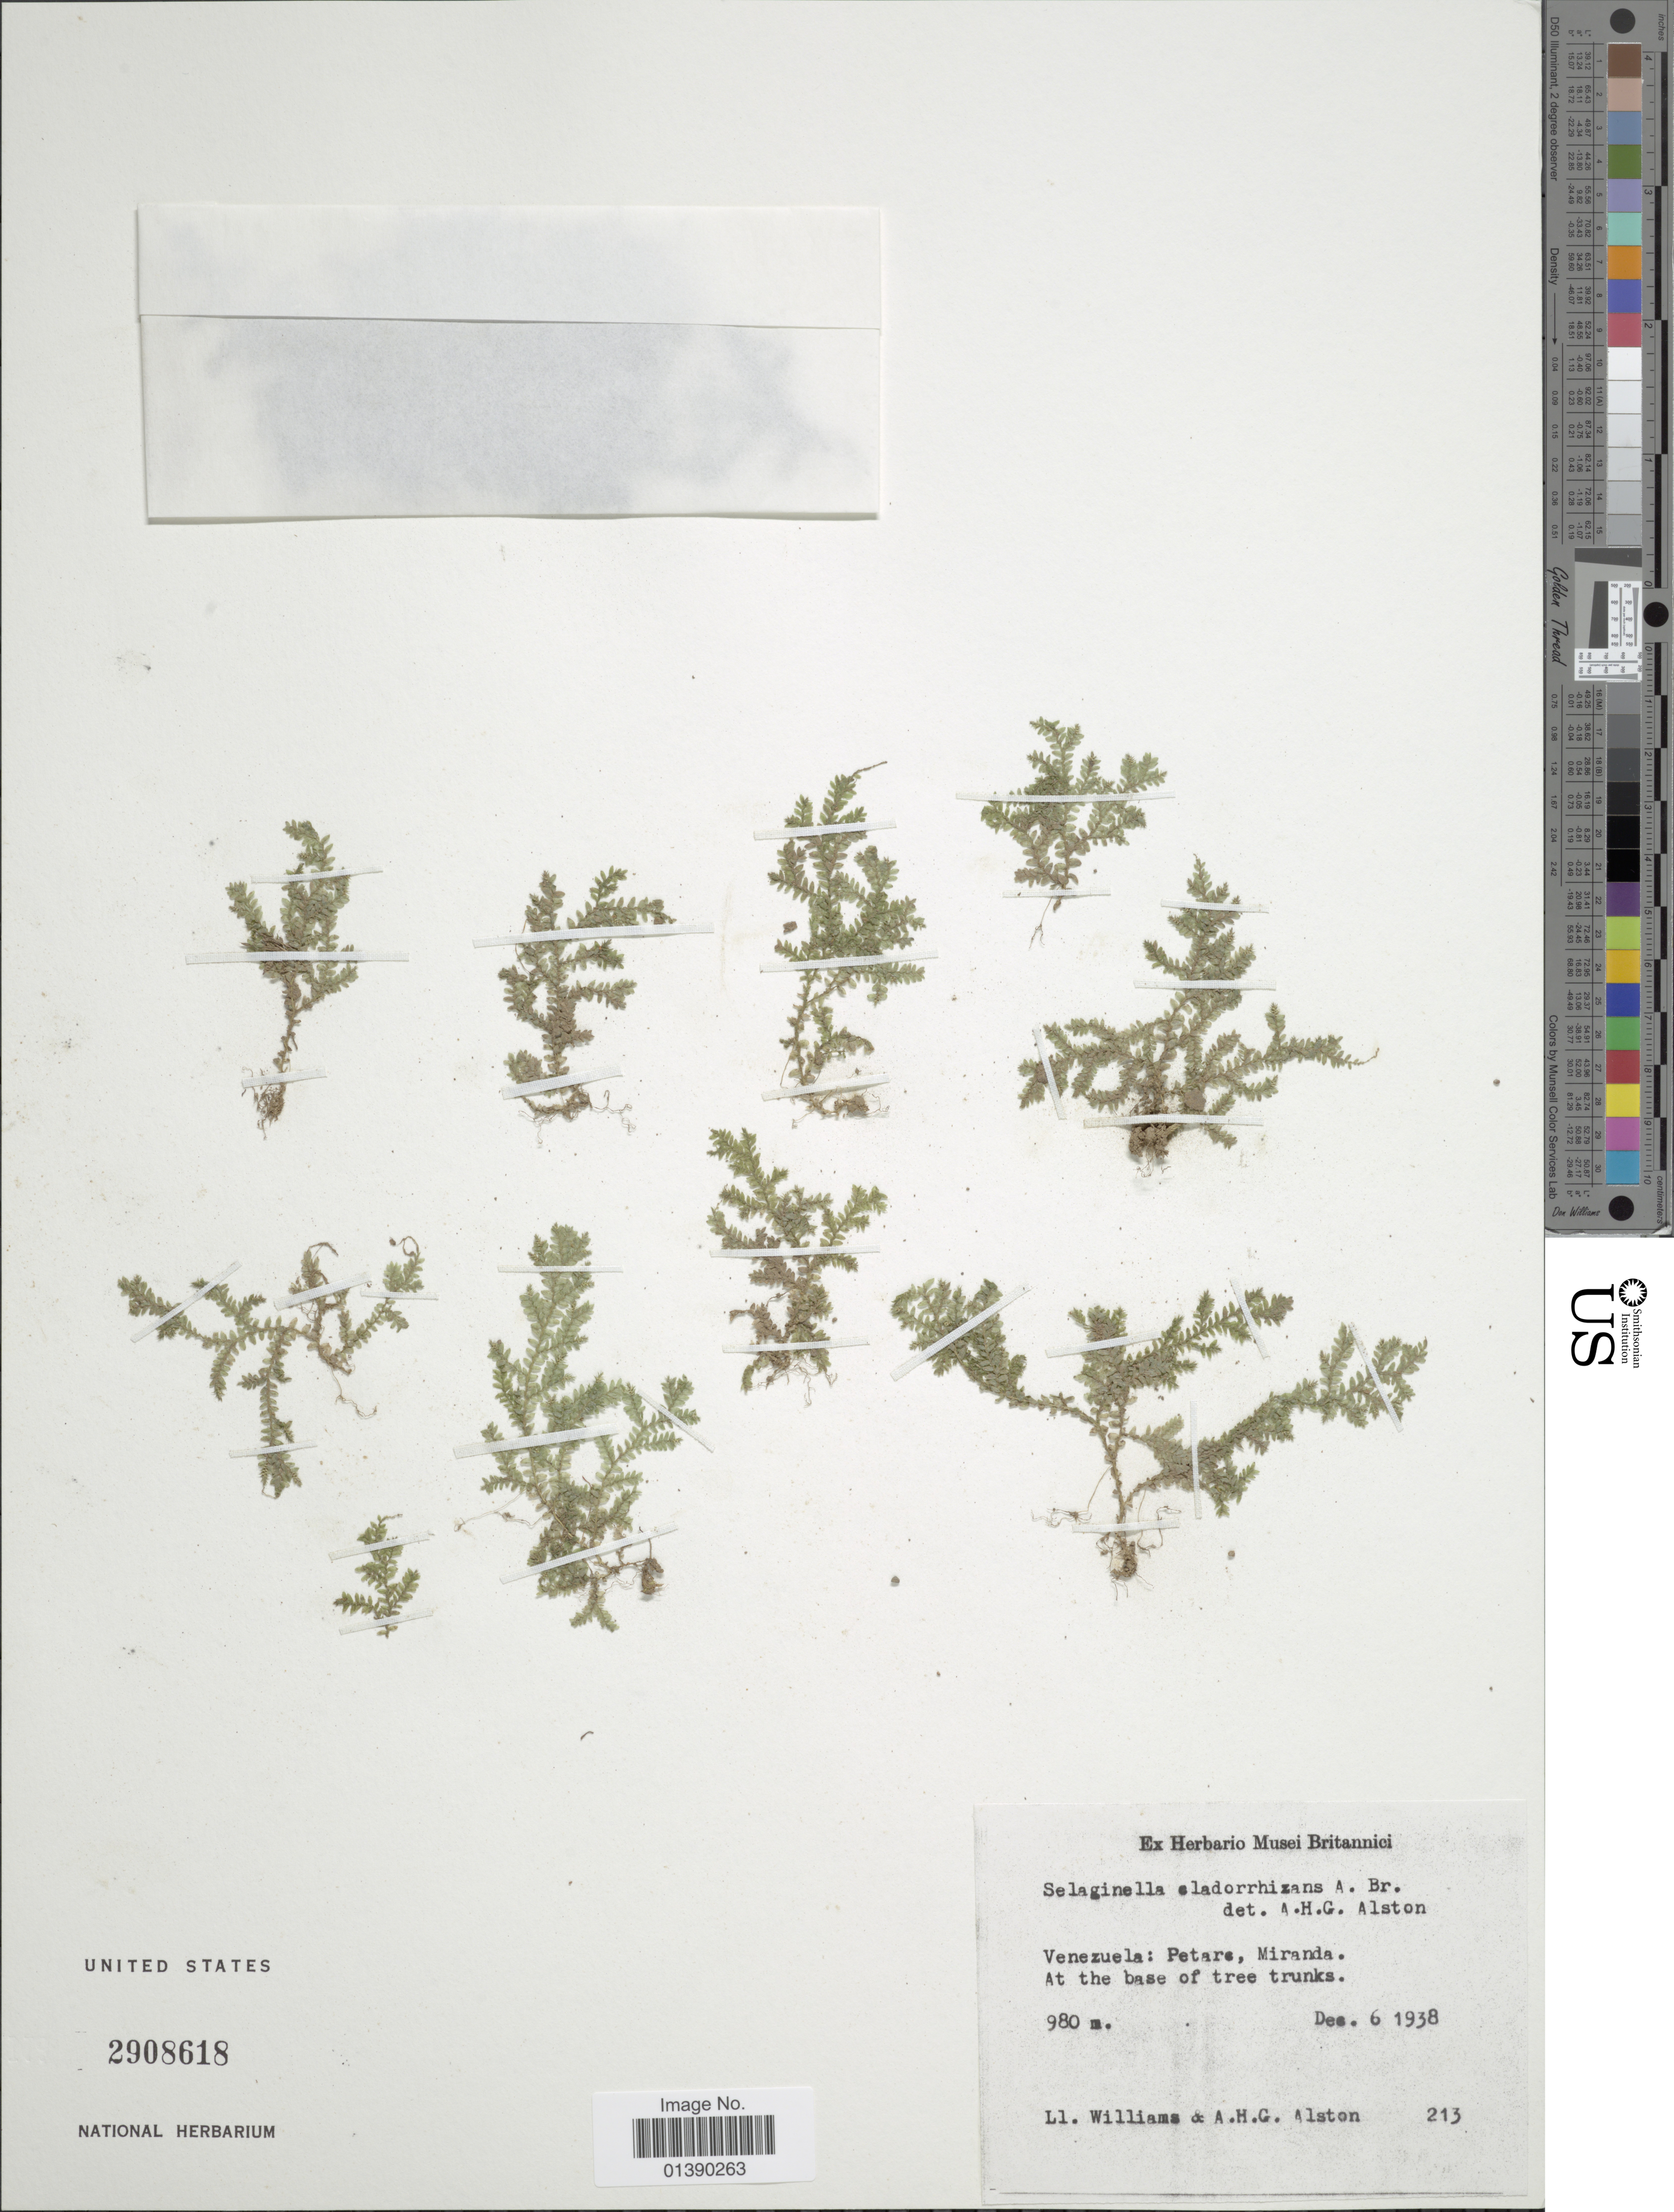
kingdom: Plantae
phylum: Tracheophyta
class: Lycopodiopsida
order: Selaginellales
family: Selaginellaceae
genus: Selaginella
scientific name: Selaginella cladorrhizans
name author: A. Br.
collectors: Ll. Williams & A. H. Alston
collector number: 213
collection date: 1938-12-06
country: Venezuela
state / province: Miranda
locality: Petare, At base of tree trunks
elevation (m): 980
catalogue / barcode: US 2908618